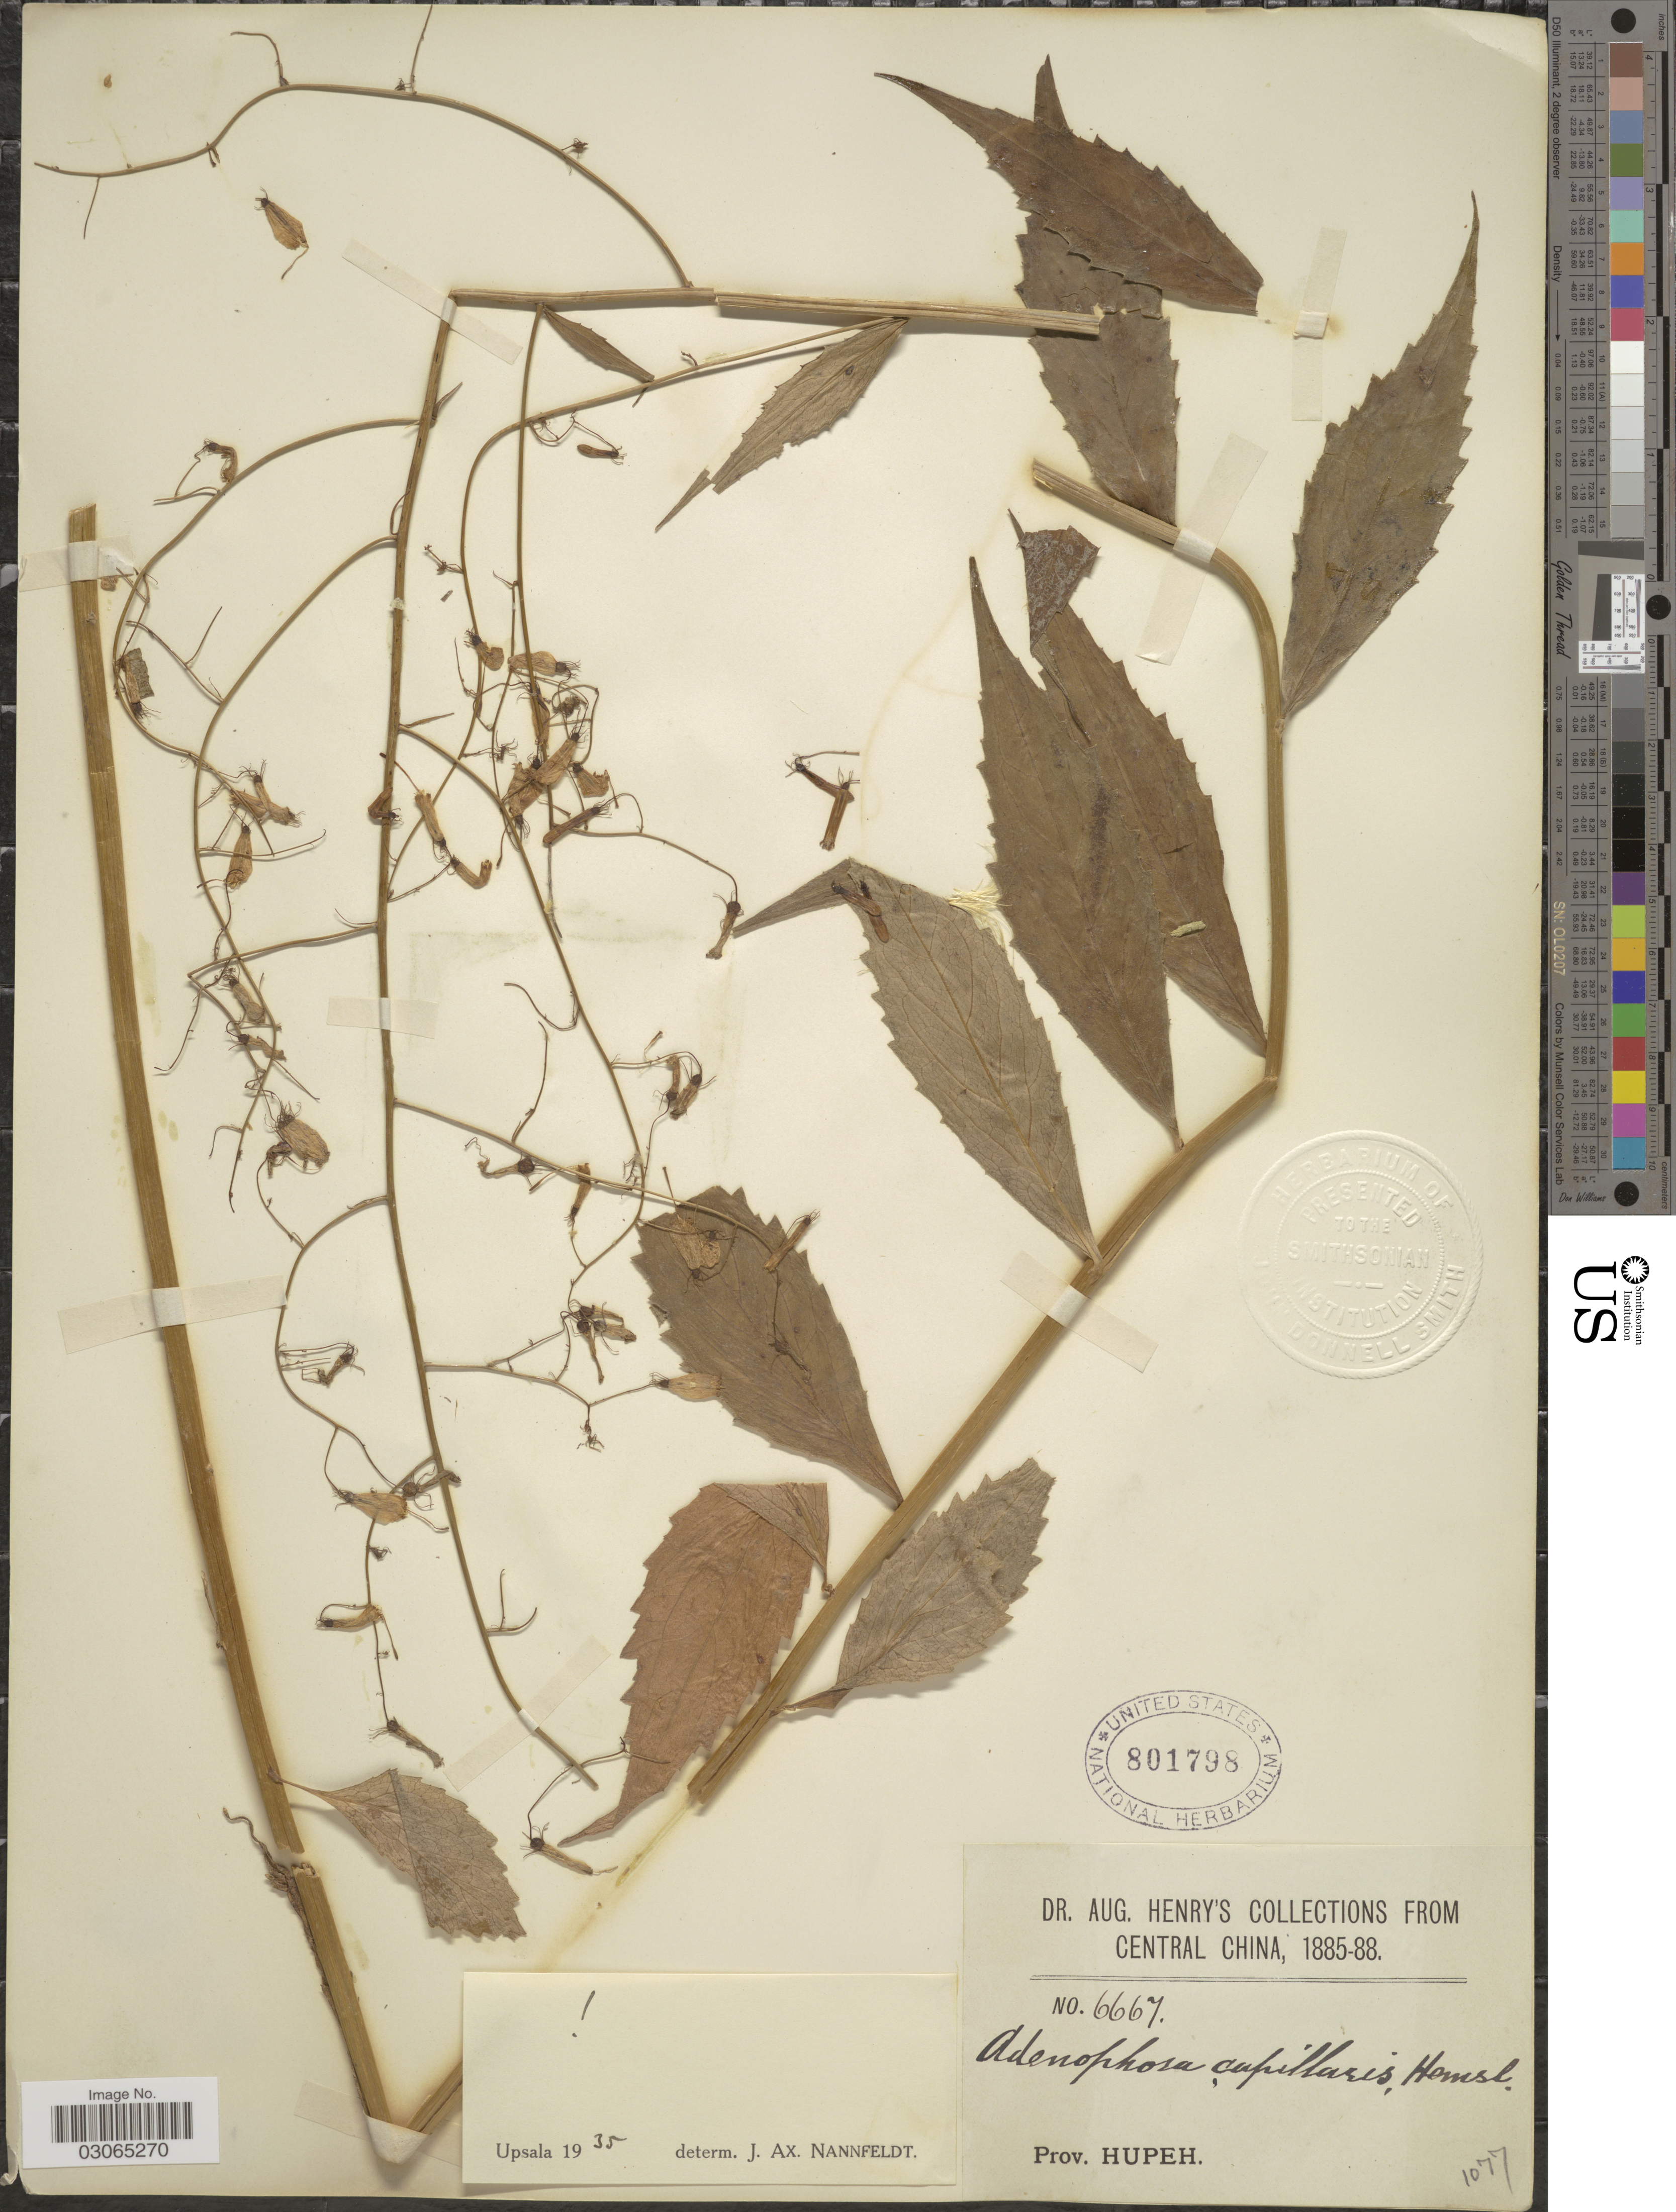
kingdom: Plantae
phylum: Tracheophyta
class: Magnoliopsida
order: Asterales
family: Campanulaceae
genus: Adenophora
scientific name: Adenophora capillaris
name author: Hemsl.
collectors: A. Henry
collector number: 6667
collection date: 1885/1888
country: China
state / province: Hubei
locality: Central China, Prov. Hupeh.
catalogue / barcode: US 801798